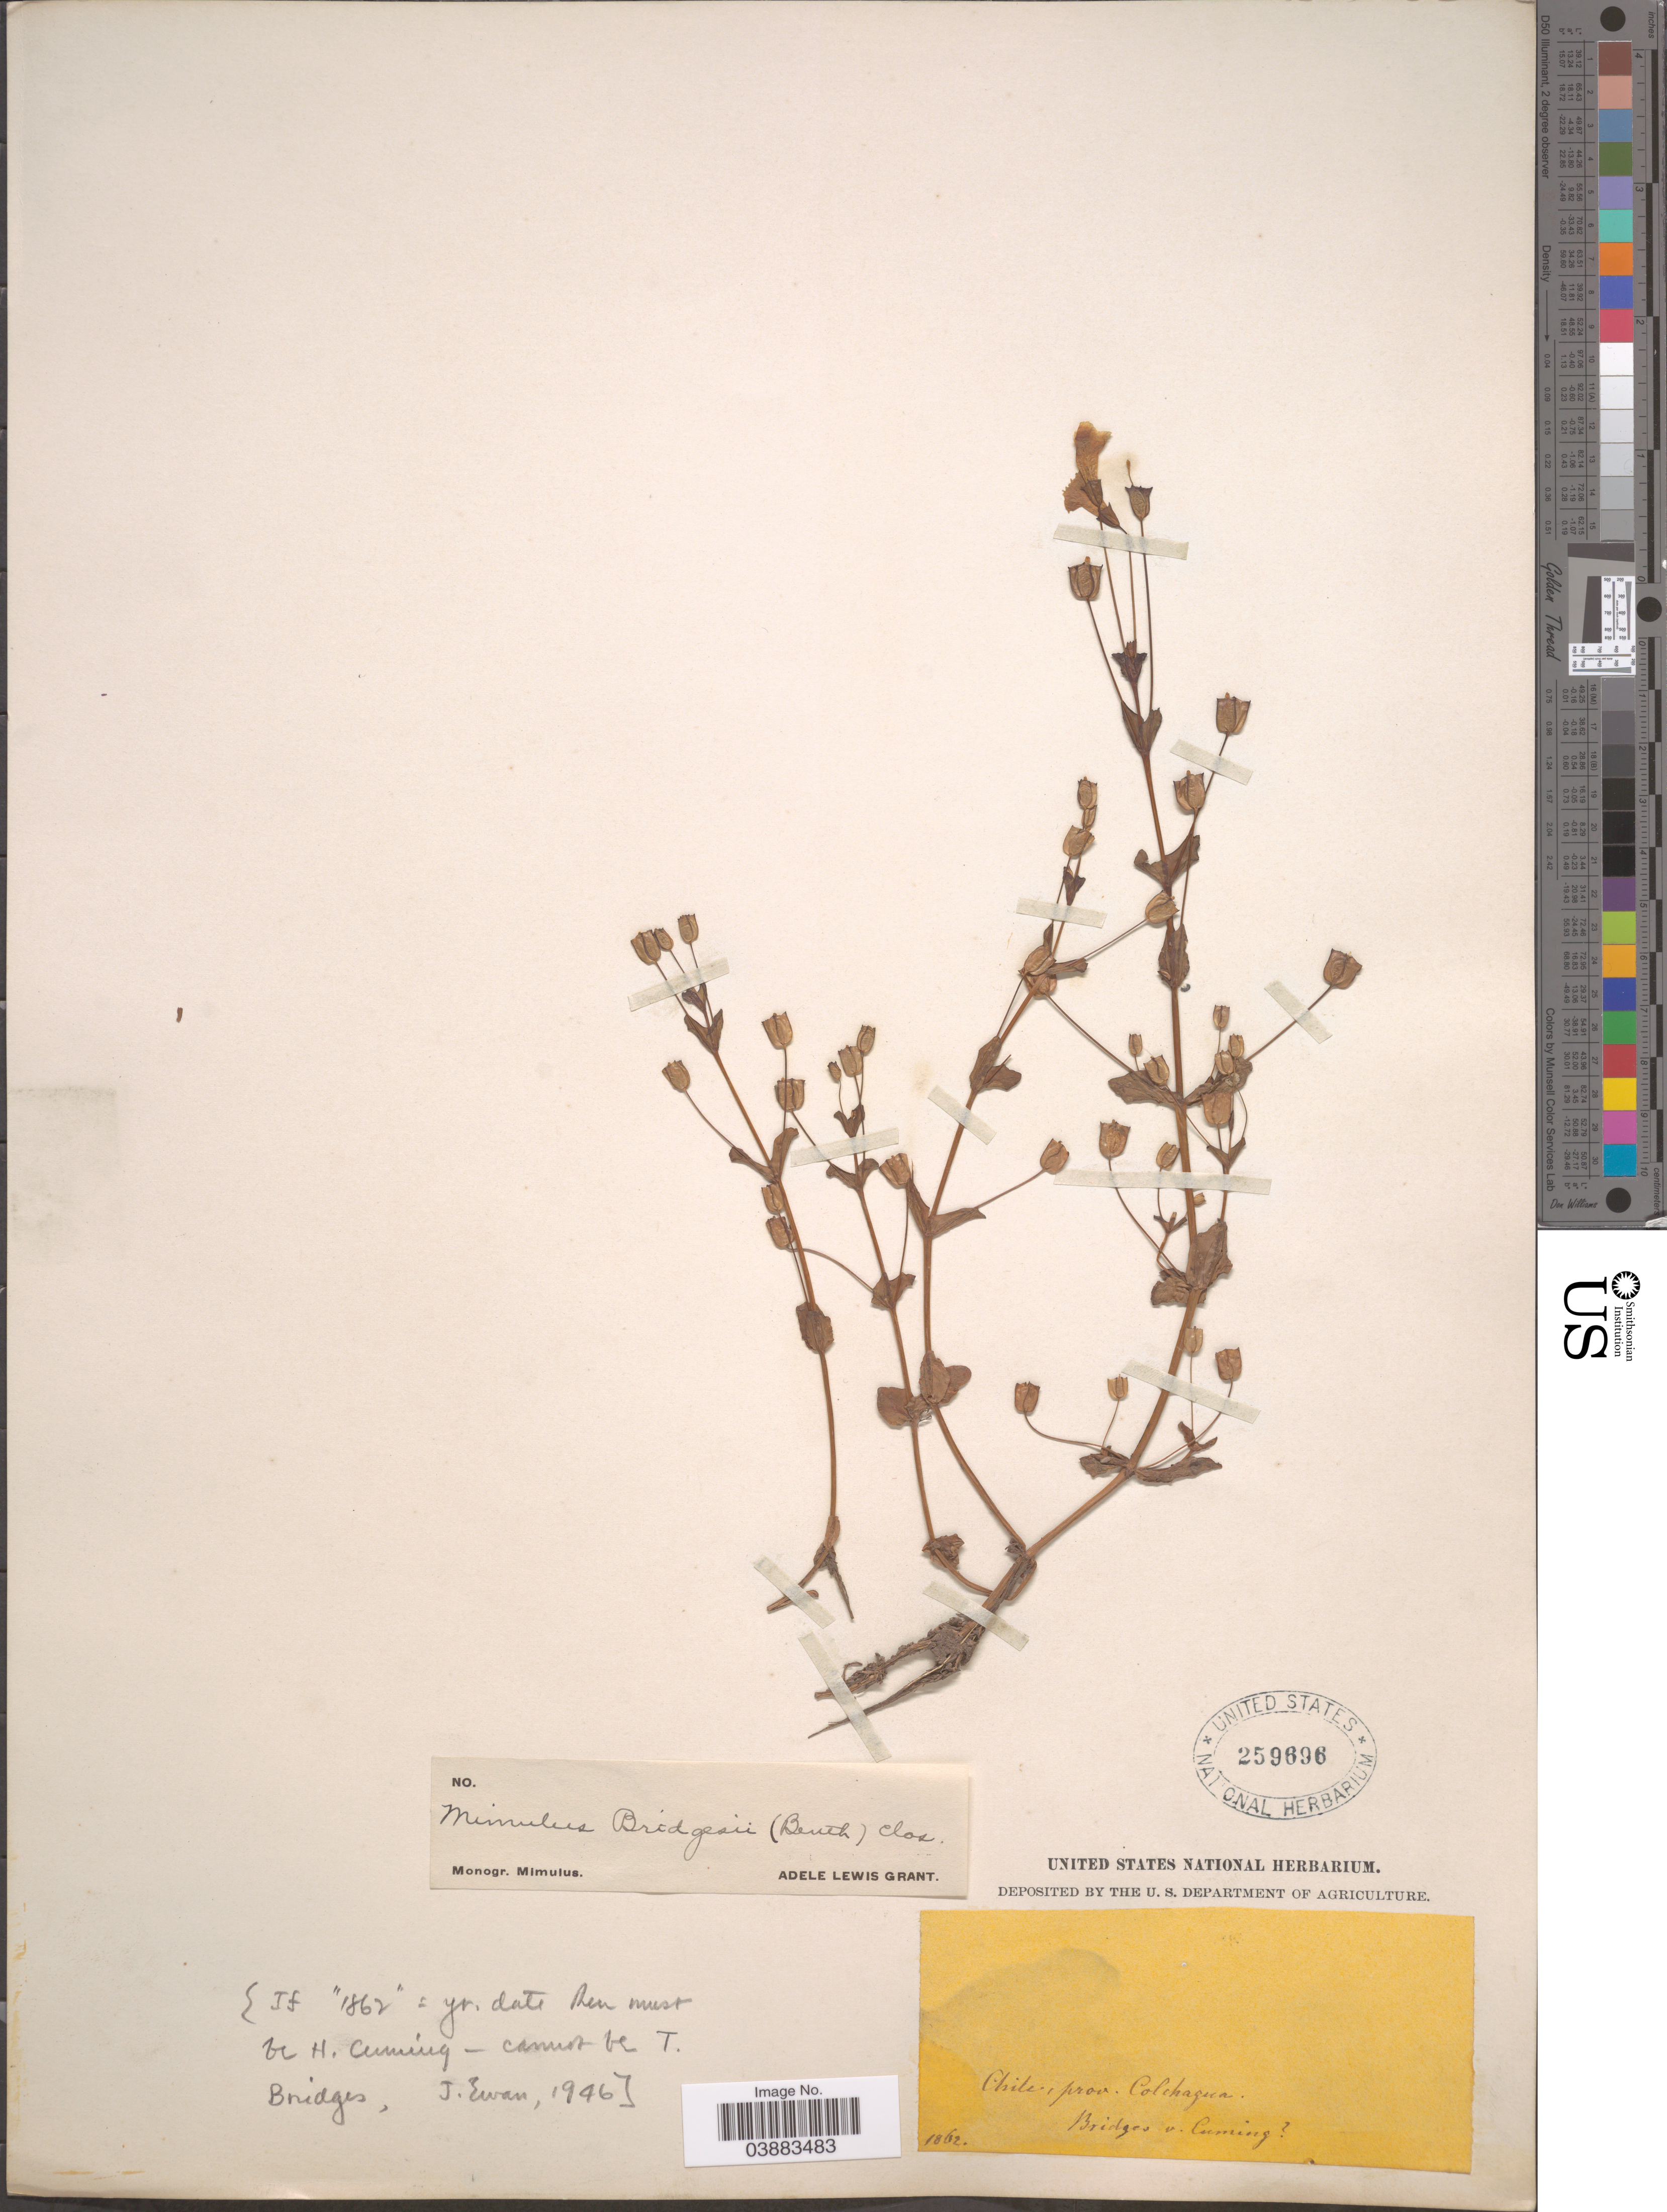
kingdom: Plantae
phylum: Tracheophyta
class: Magnoliopsida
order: Lamiales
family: Phrymaceae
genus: Mimulus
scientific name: Mimulus bridgesii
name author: Clos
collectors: Bridges & -. Cuming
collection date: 1862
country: Chile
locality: Prov. Colchagua.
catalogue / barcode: US 259696